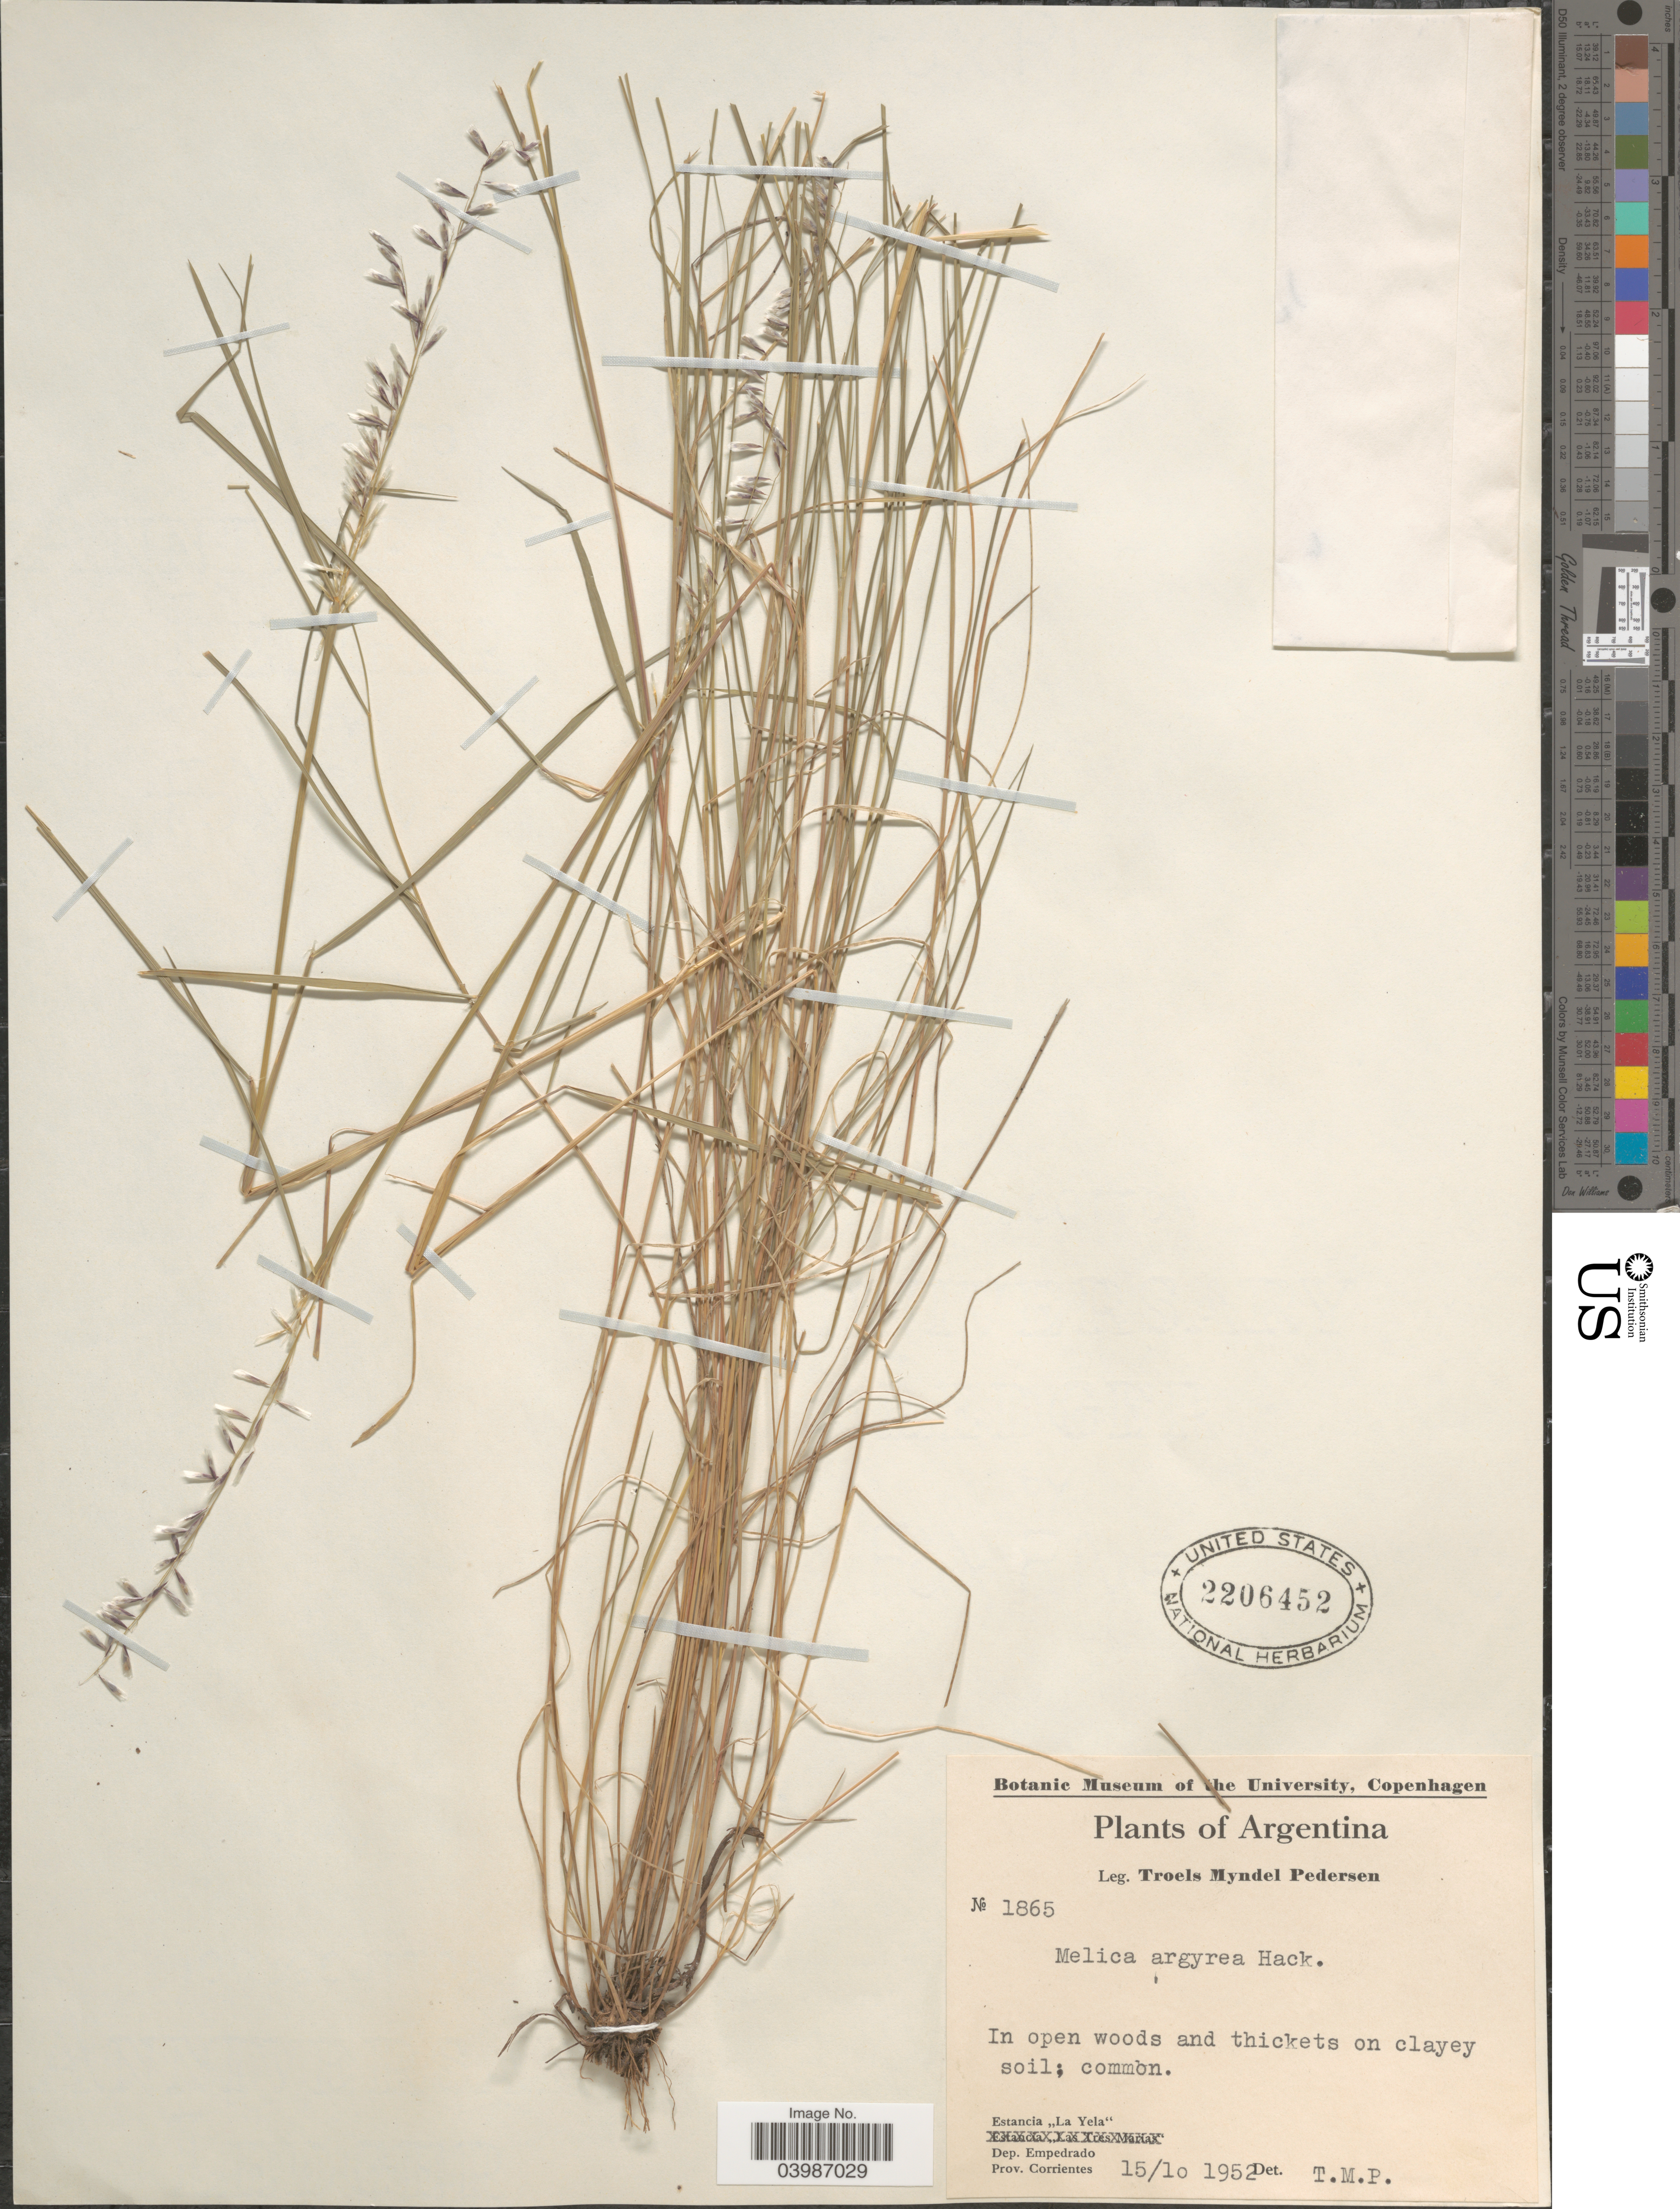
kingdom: Plantae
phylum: Tracheophyta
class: Liliopsida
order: Poales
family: Poaceae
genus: Melica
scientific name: Melica argyrea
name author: Hack. ex Stuck.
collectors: T. Pederson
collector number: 1865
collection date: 1952-10-15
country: Argentina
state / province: Corrientes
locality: Estancia "La Yela". Dep. Empedrado.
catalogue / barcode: US 2206452